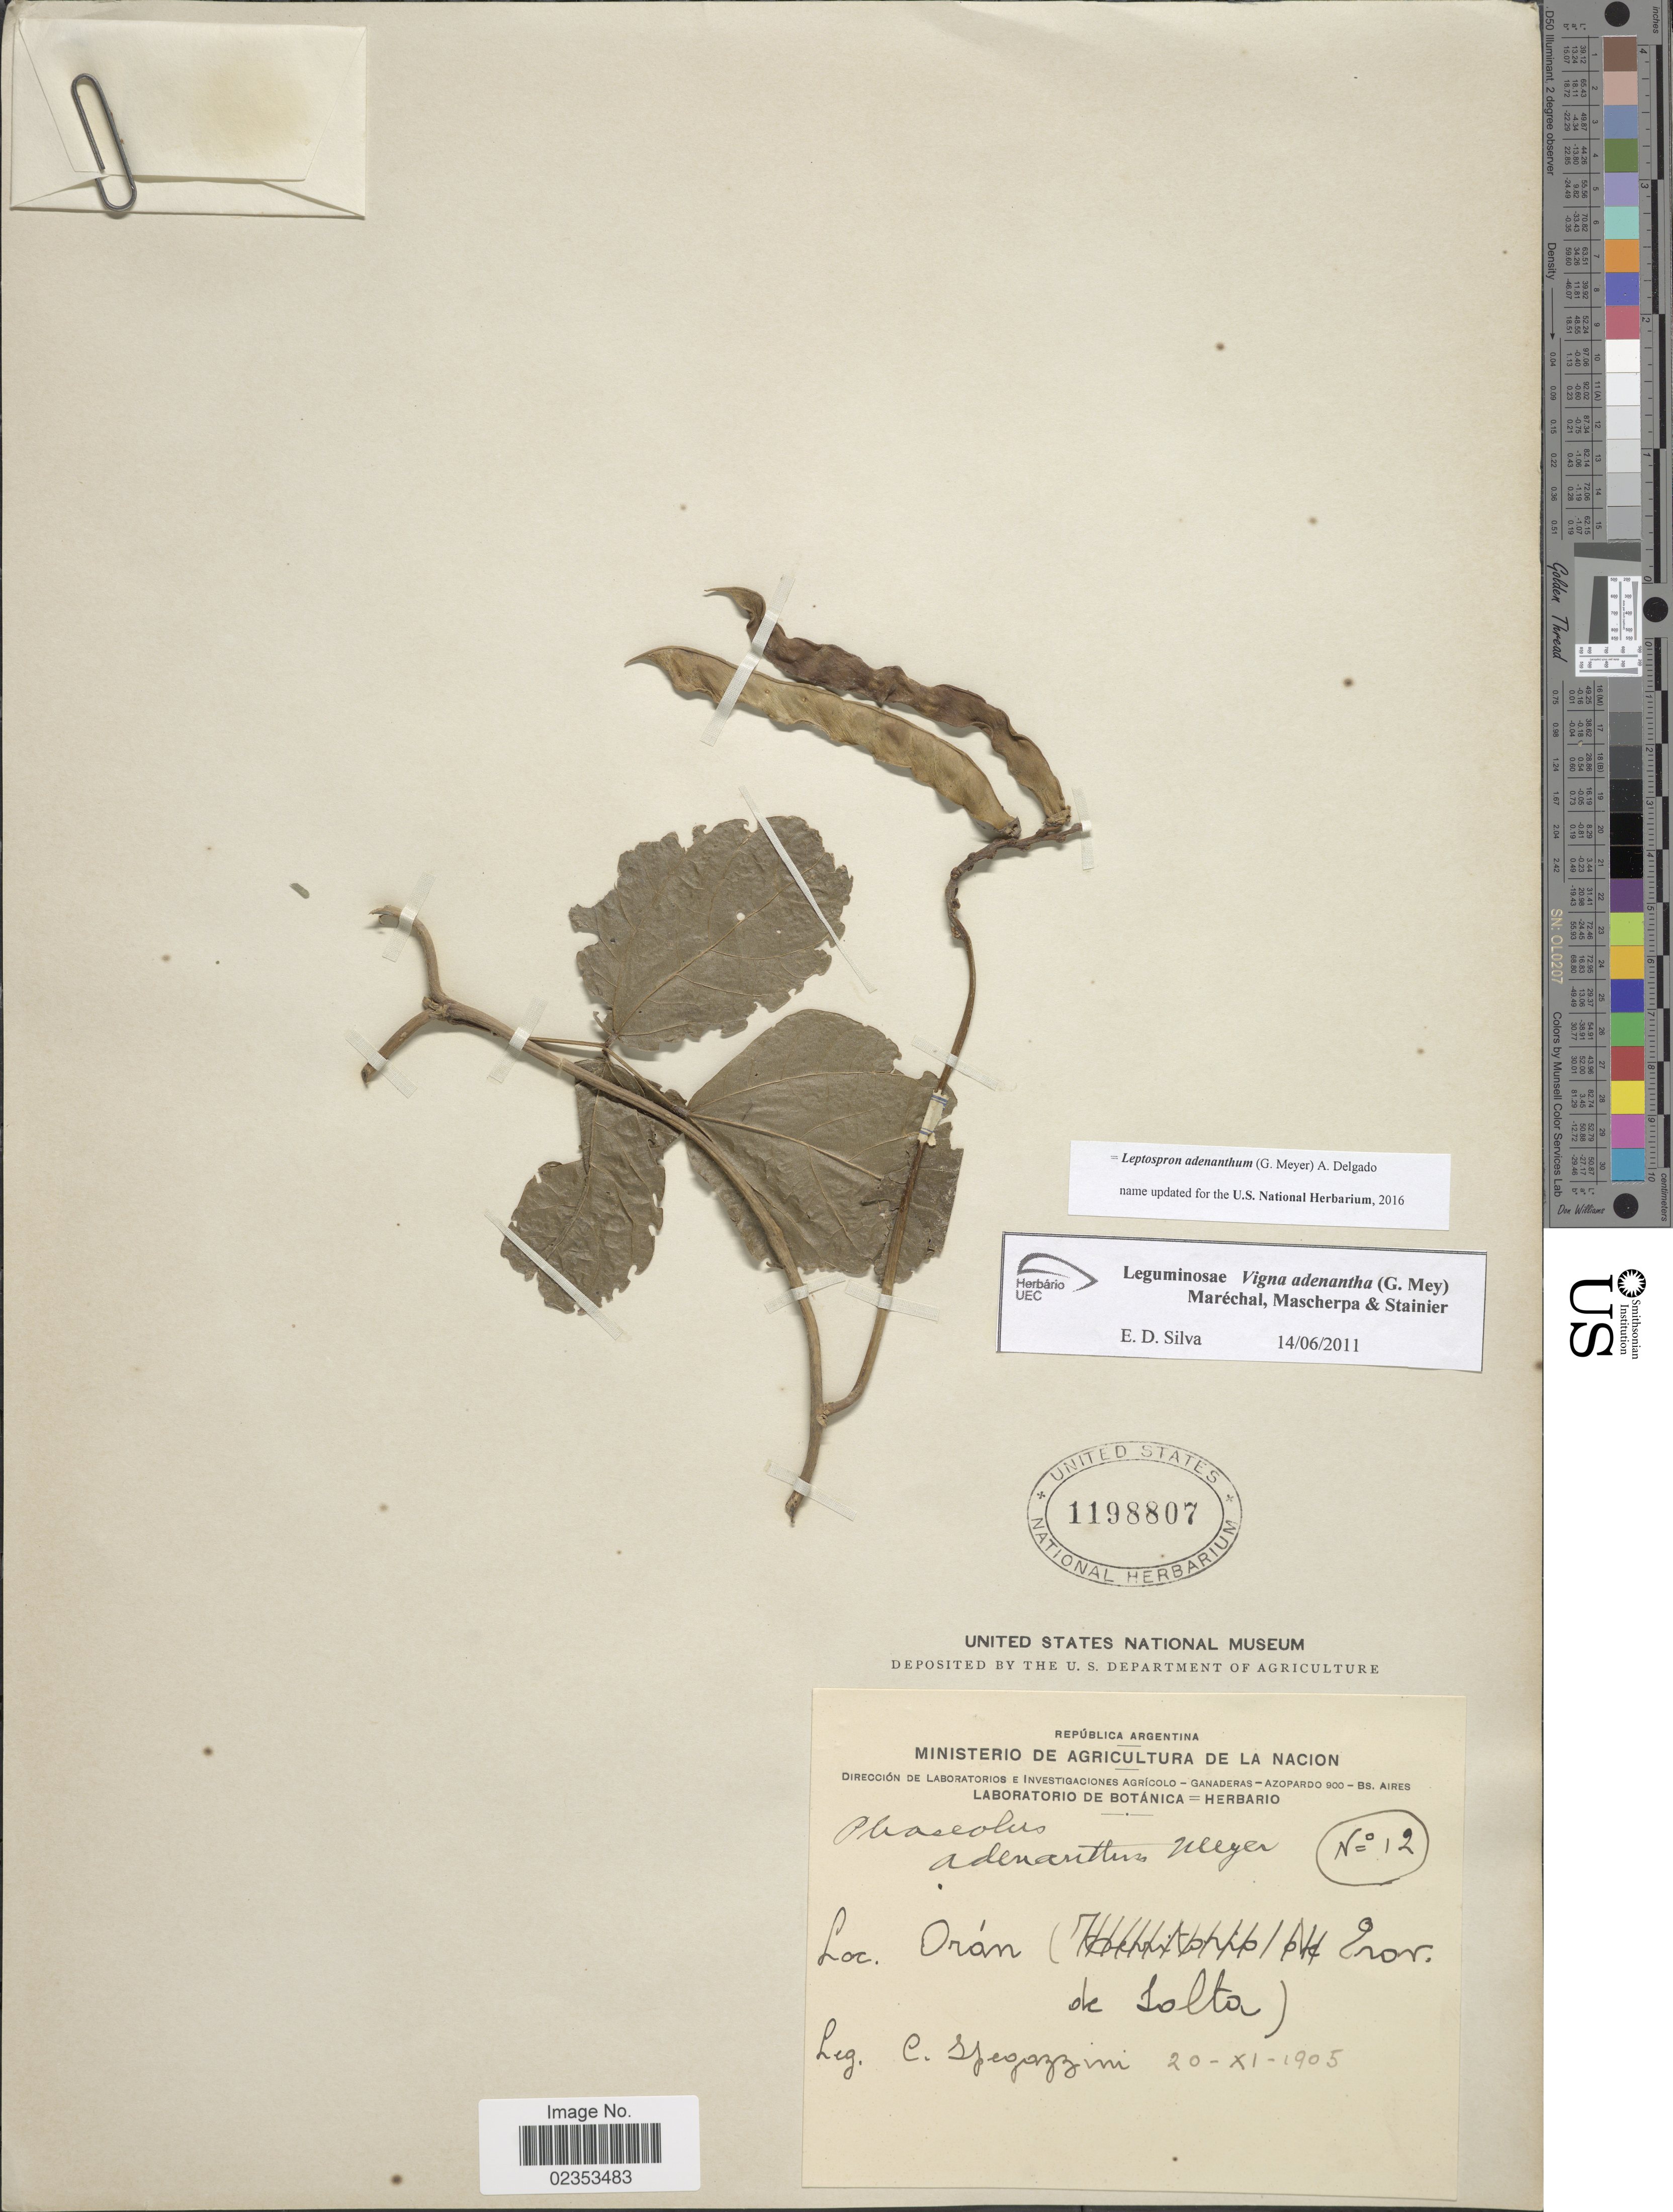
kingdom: Plantae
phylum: Tracheophyta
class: Magnoliopsida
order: Fabales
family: Fabaceae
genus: Leptospron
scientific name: Leptospron adenanthum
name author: (G. Mey.) A. Delgado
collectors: C. L. Spegazzini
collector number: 12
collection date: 1905-11-20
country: Argentina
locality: Republica de Argentina, Oran.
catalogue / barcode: US 1198807